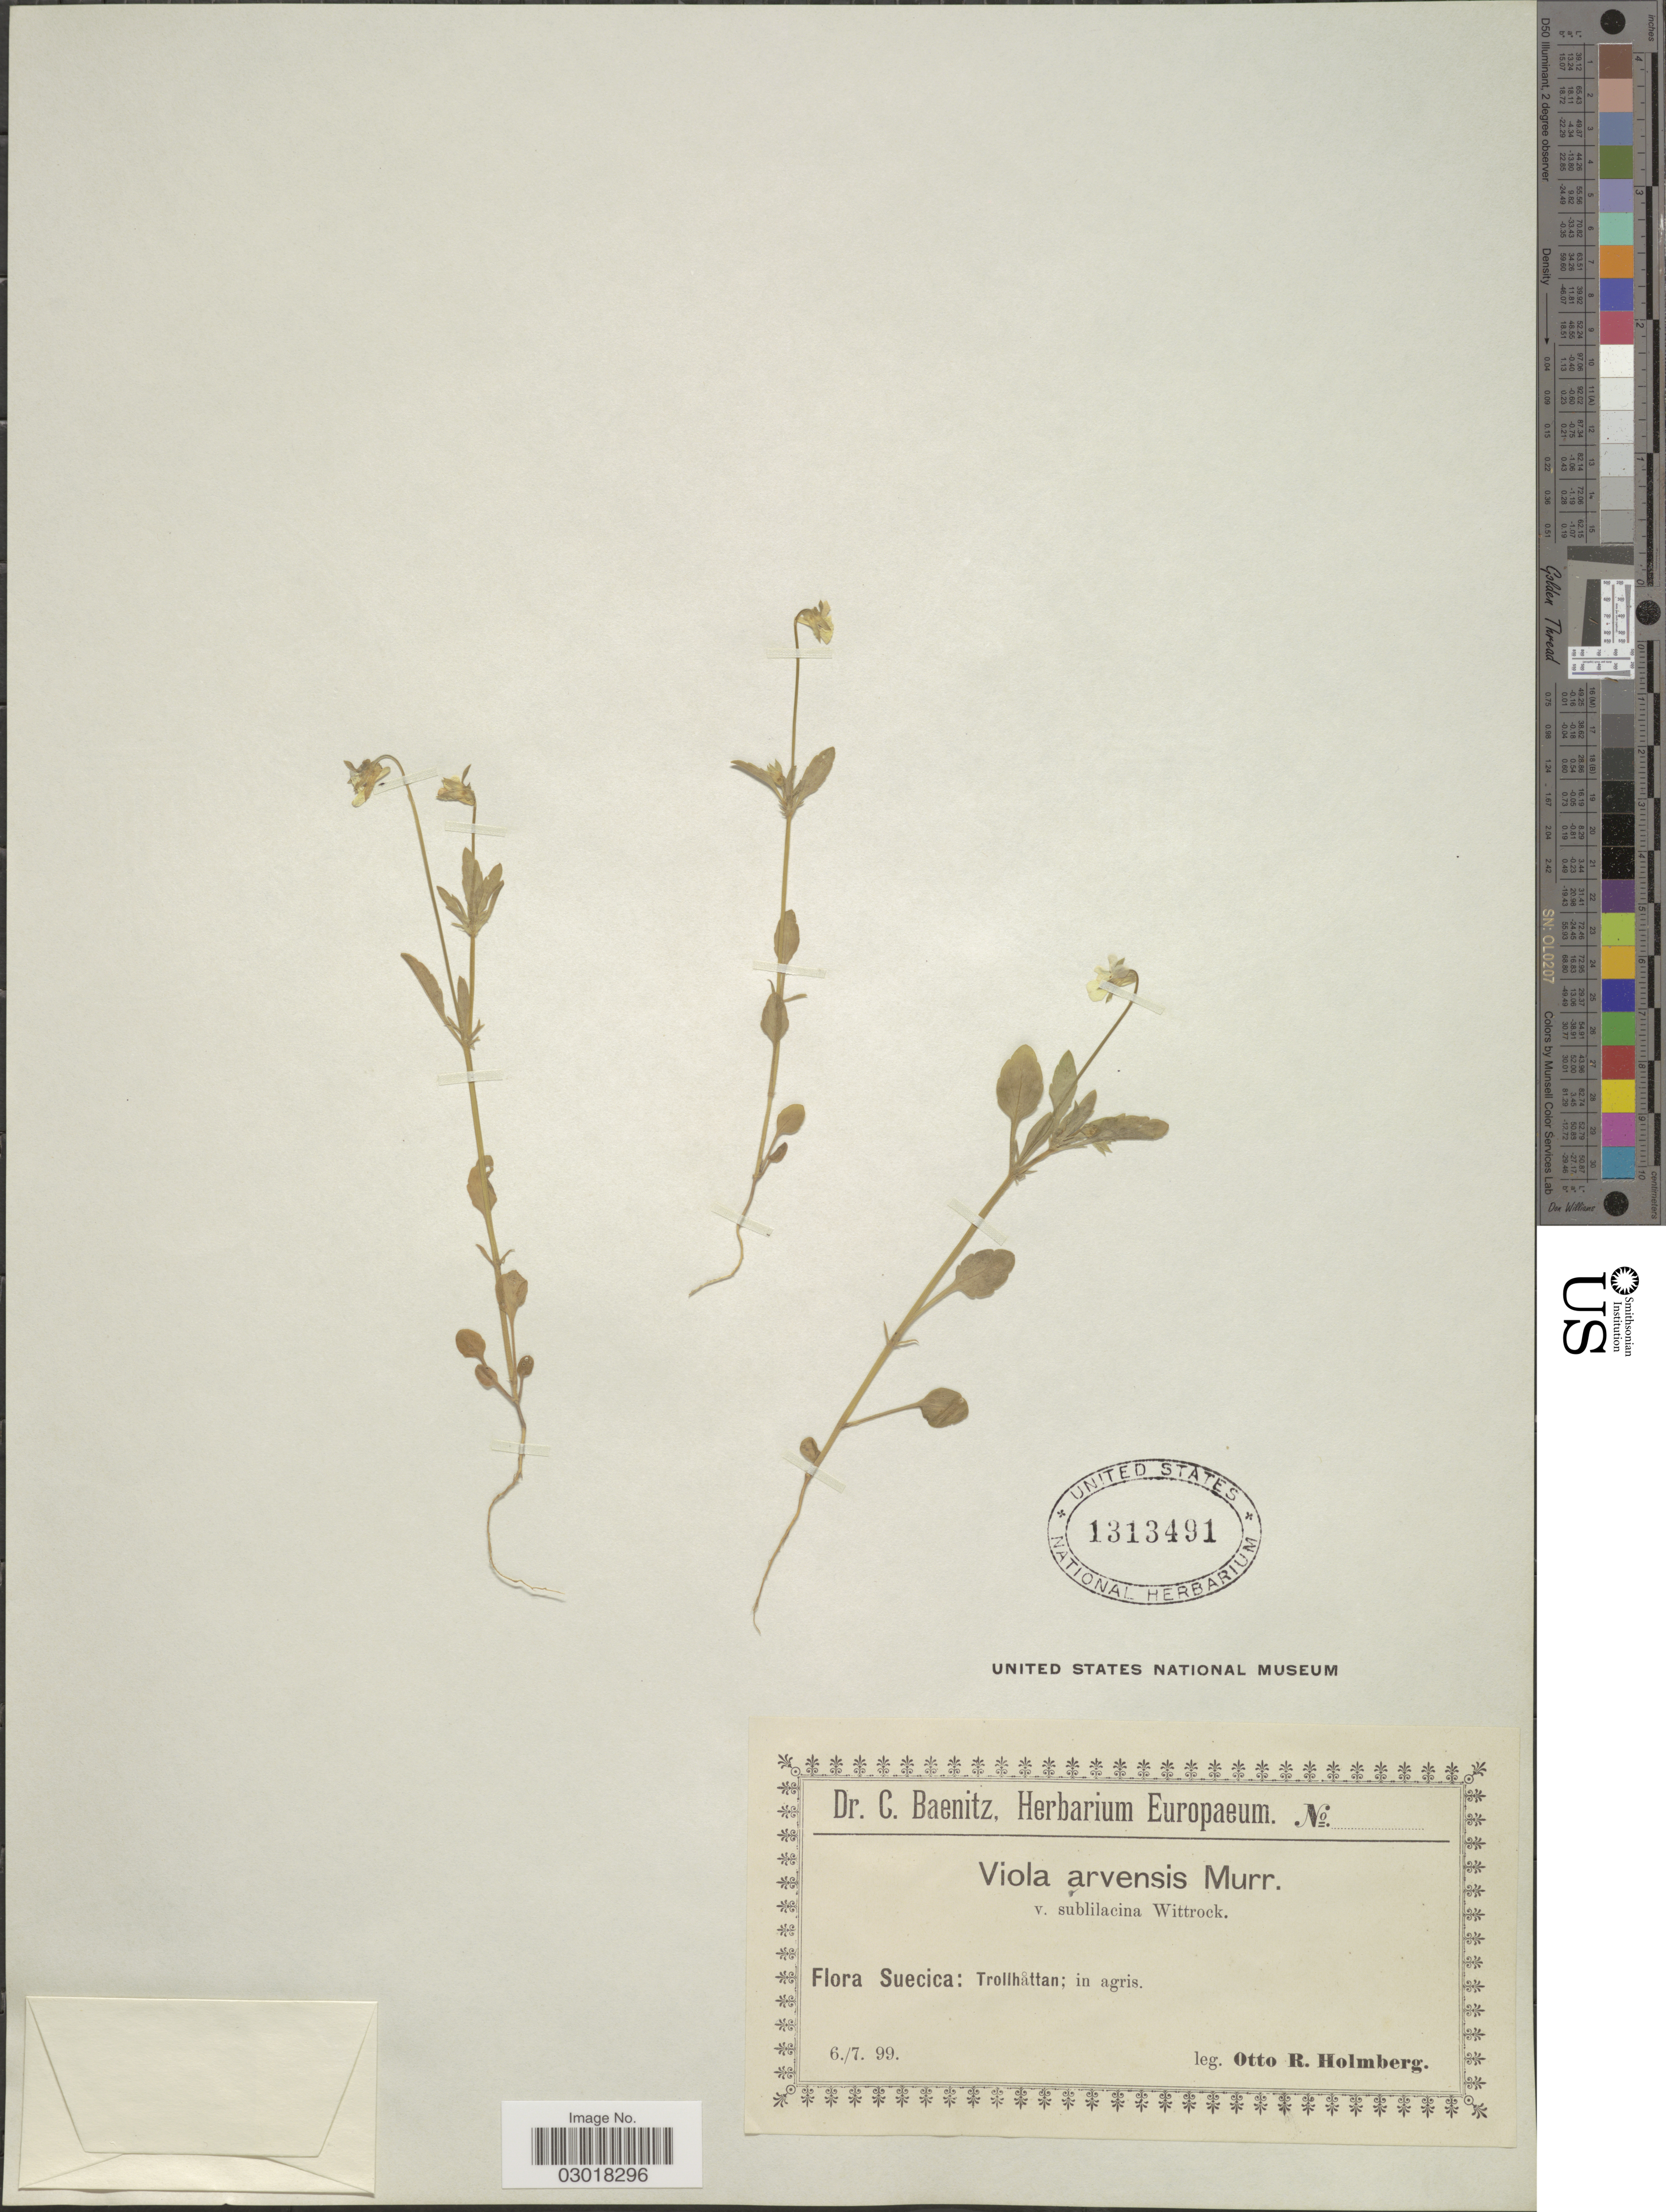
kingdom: Plantae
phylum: Tracheophyta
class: Magnoliopsida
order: Malpighiales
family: Violaceae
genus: Viola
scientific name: Viola arvensis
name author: Murray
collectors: O. Holmberg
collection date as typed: Transcribed d/m/y: 6/7/99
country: Sweden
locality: Suecica: Trollhattan; in agris.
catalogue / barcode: US 1313491